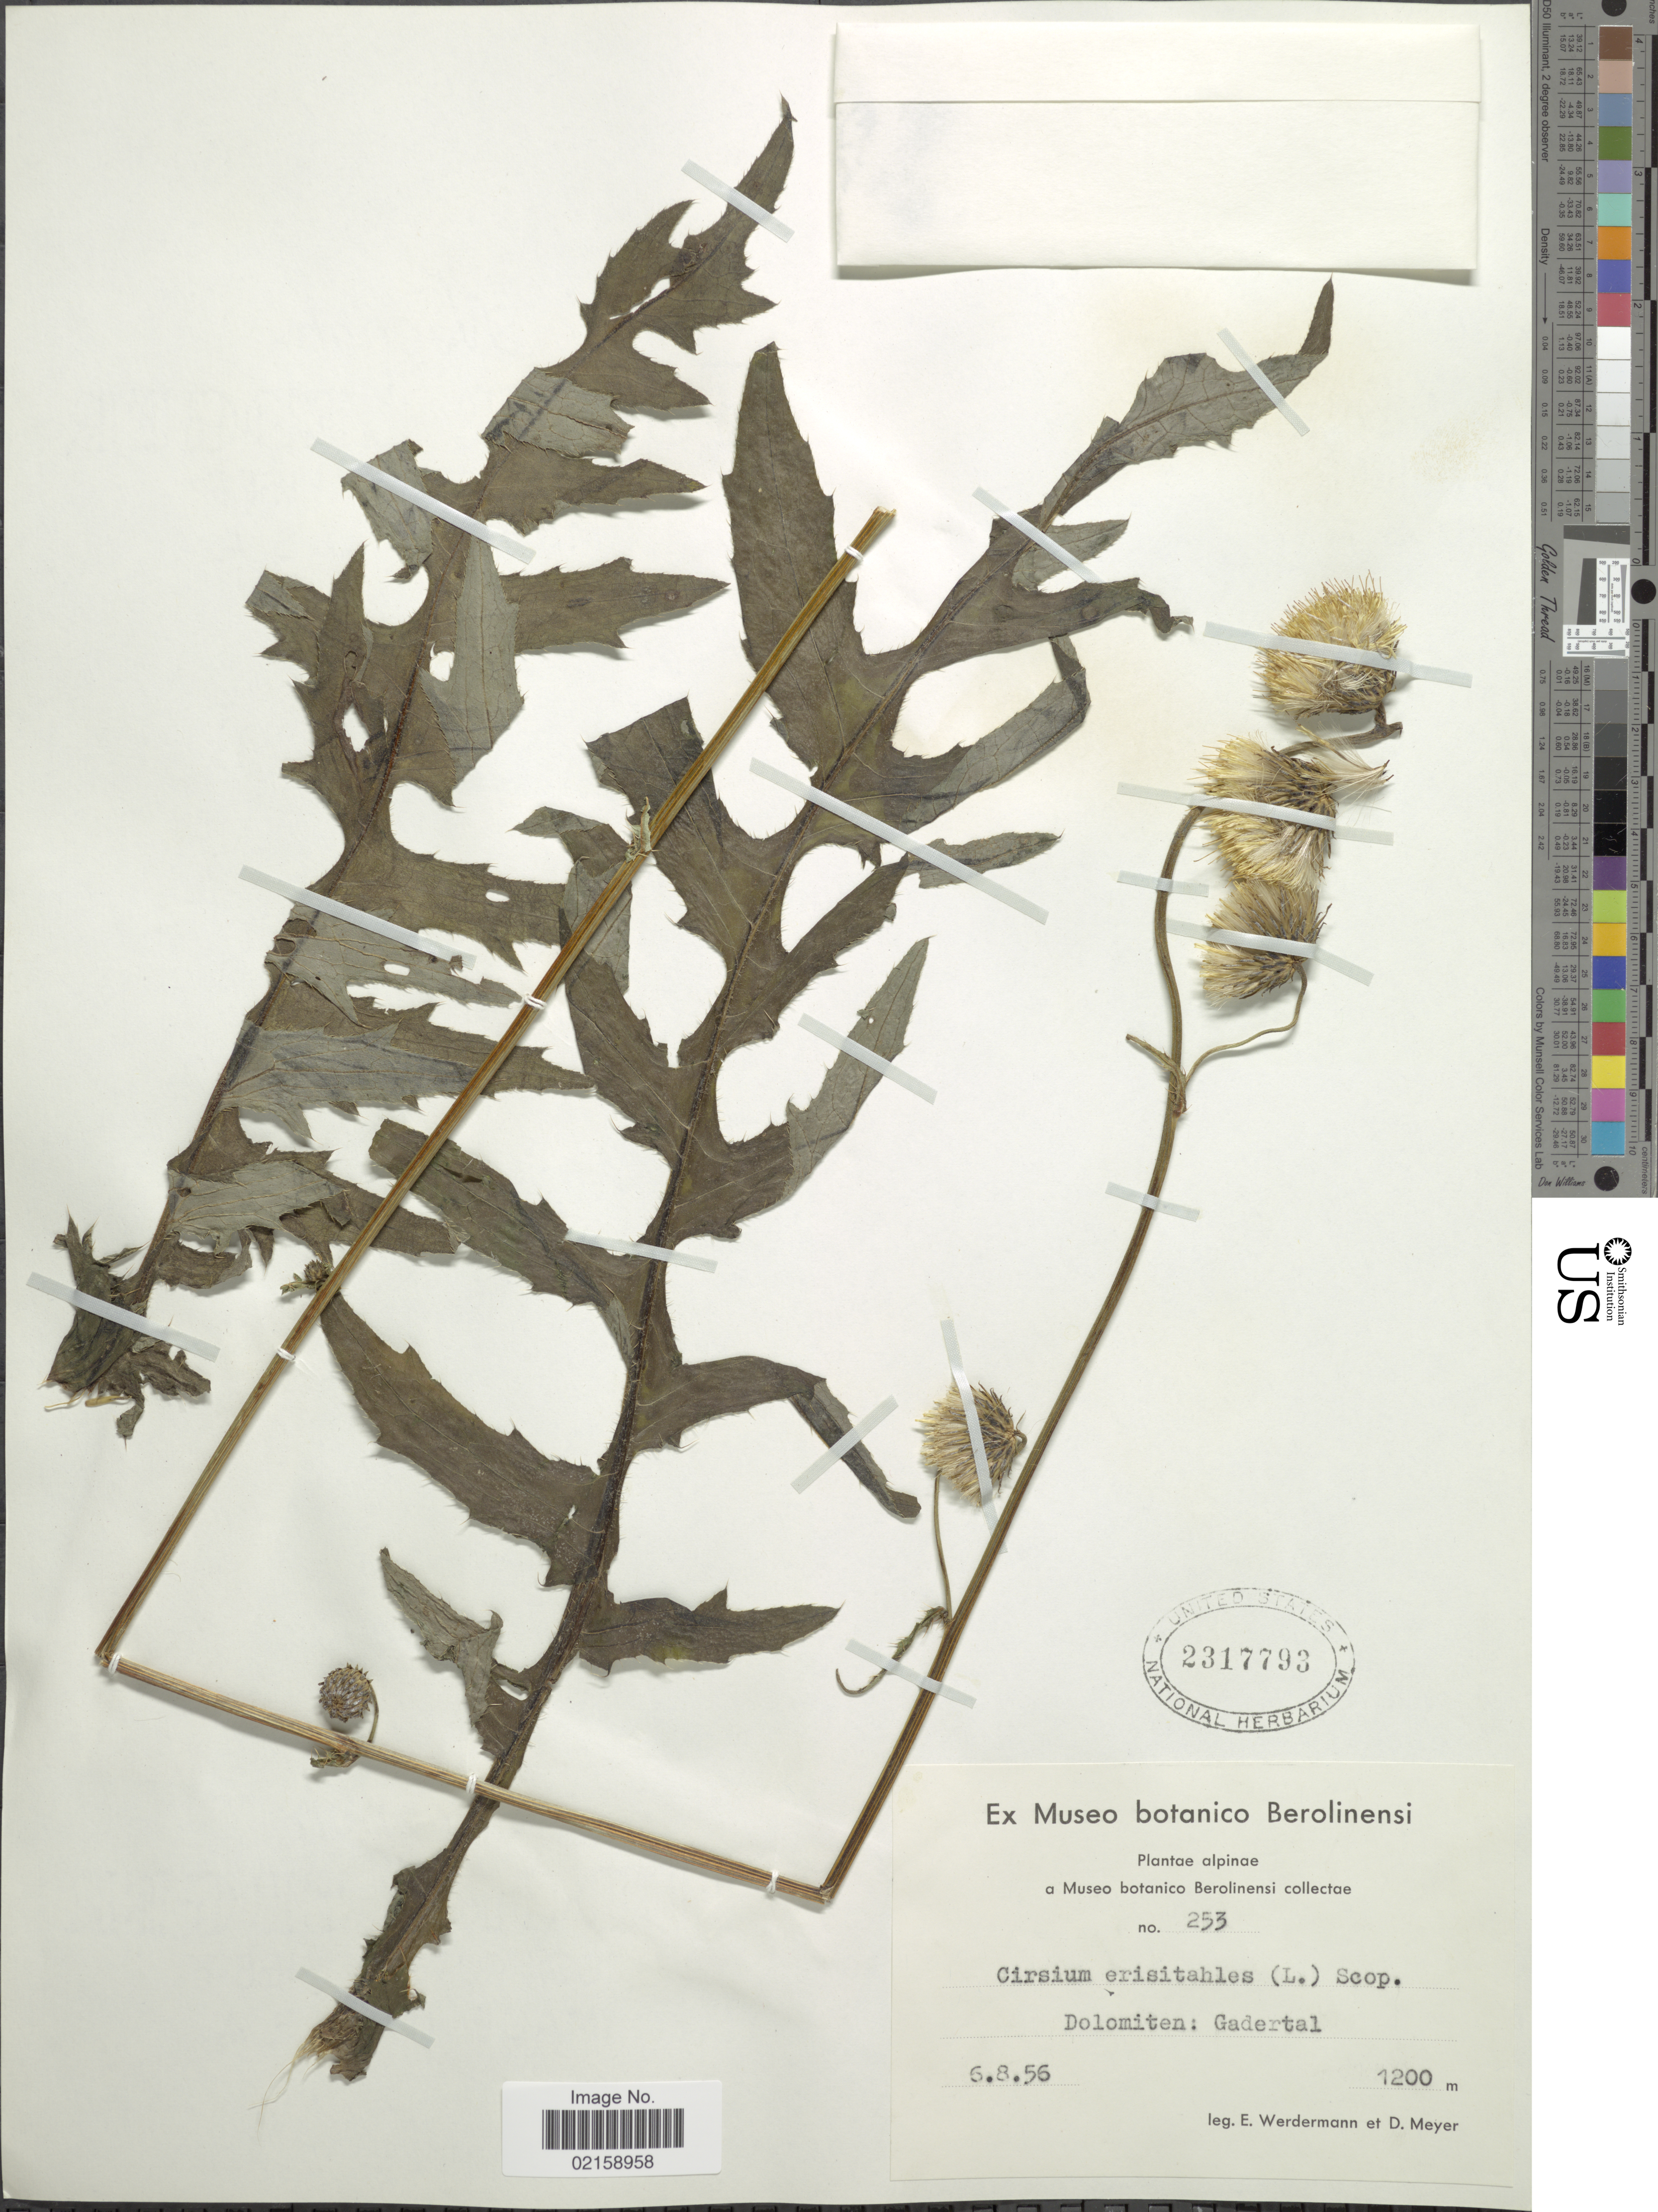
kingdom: Plantae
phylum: Tracheophyta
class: Magnoliopsida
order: Asterales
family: Asteraceae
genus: Cirsium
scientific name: Cirsium erisithales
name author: (Jacq.) Scop.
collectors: E. Werdermann & D. Meyer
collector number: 253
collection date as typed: Transcribed d/m/y: 6/8/56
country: Italy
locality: Dolomiten: Gadertal.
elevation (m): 1200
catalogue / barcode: US 2317793